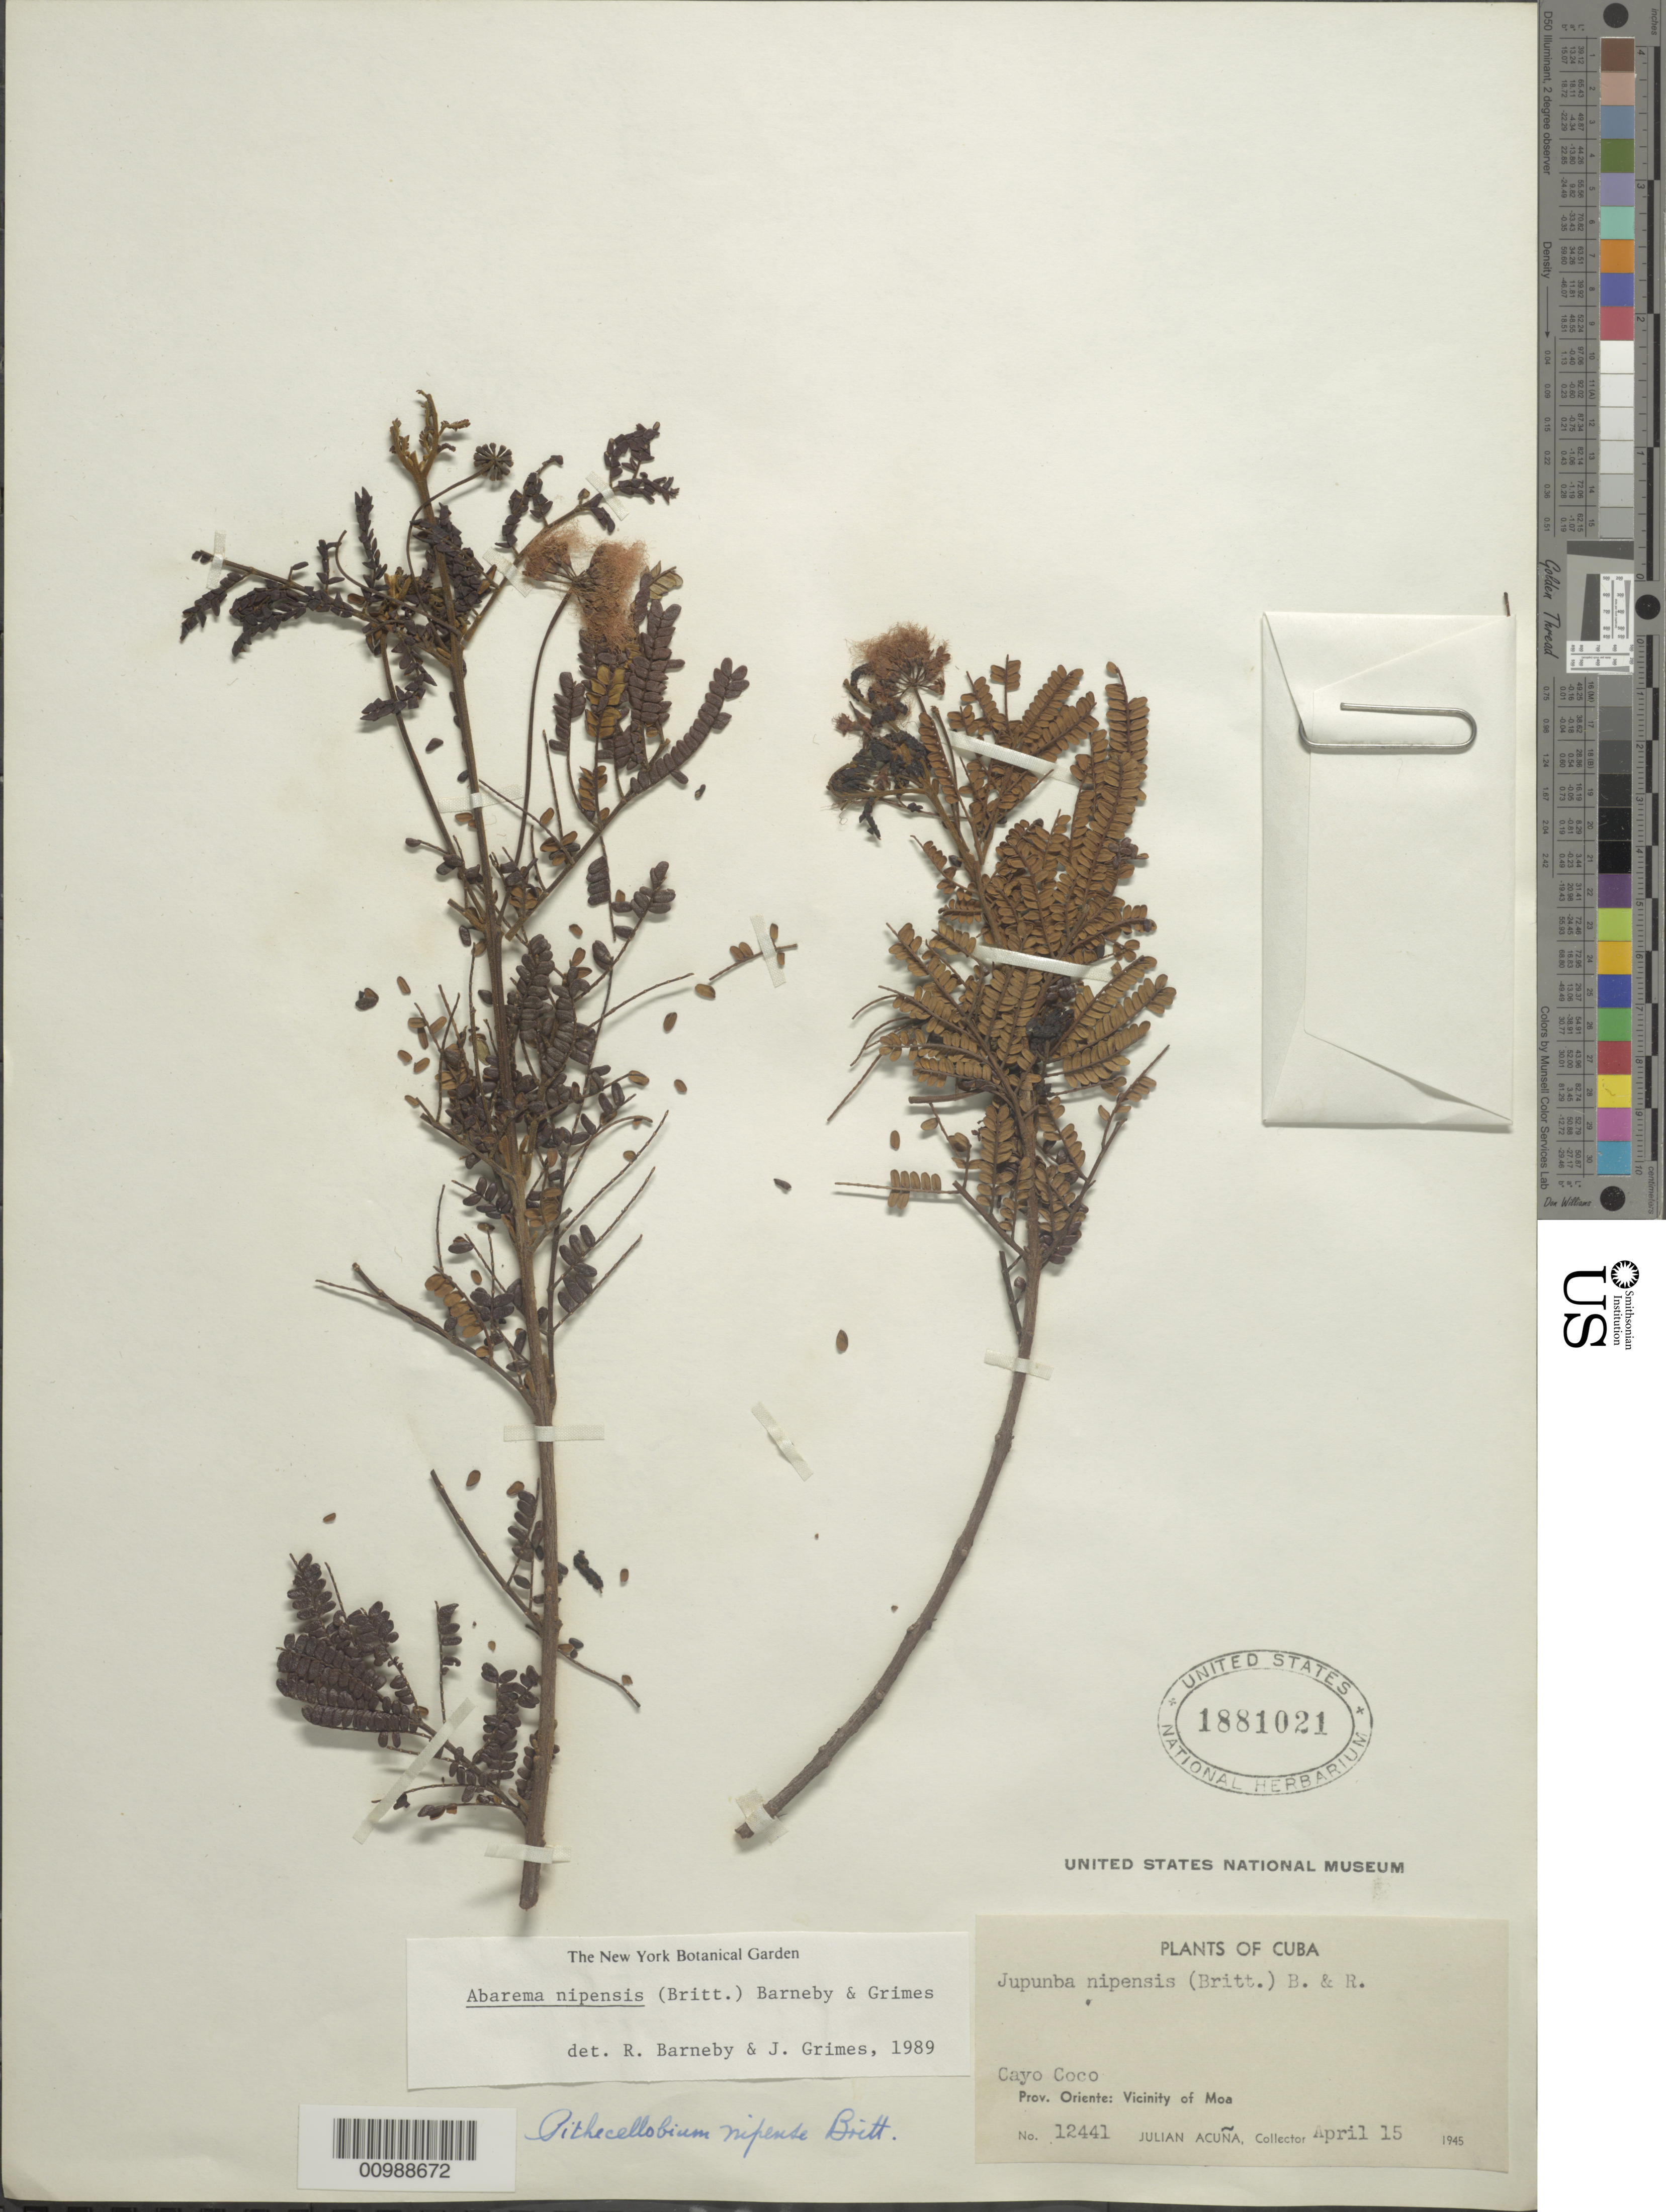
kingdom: Plantae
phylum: Tracheophyta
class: Magnoliopsida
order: Fabales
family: Fabaceae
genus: Jupunba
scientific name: Jupunba nipensis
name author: (Britton) Britton & Rose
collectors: J. Acuña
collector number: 12441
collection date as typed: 15 Apr 1945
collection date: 1945-04-15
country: Cuba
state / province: Holguín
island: Cuba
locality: vicinity of Moa [Oriente]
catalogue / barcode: US 1881021